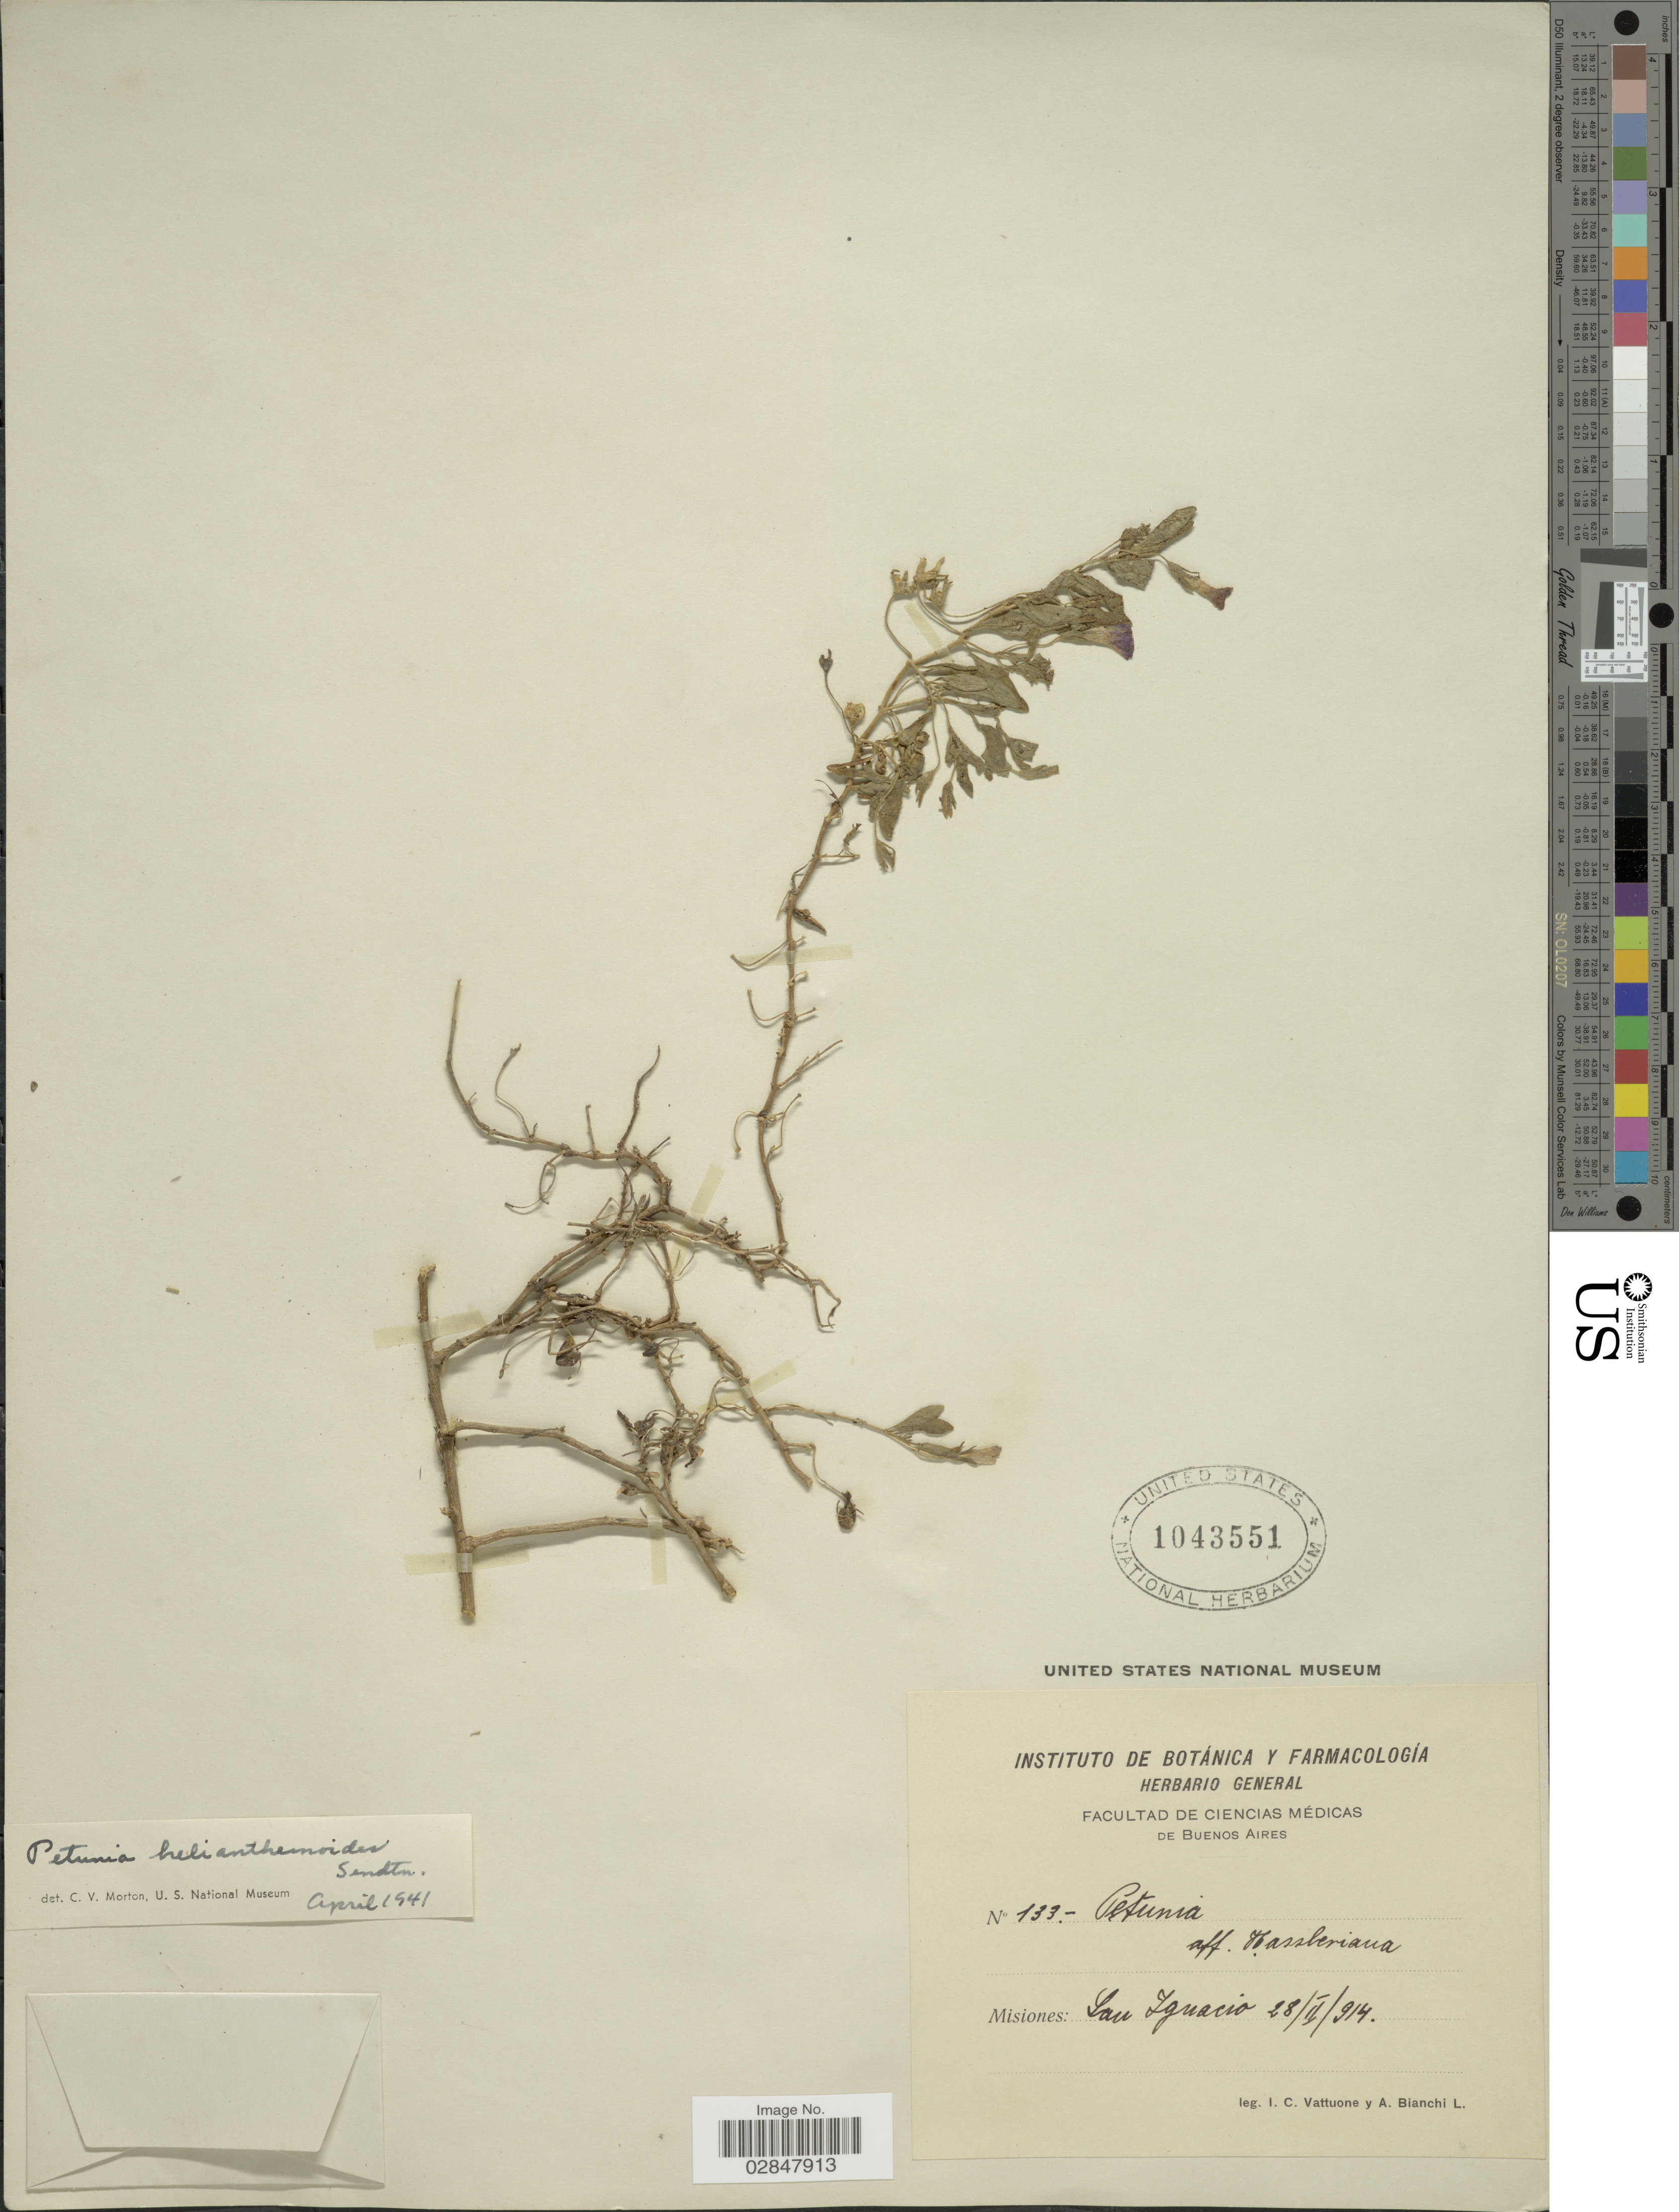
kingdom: Plantae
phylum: Tracheophyta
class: Magnoliopsida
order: Solanales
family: Solanaceae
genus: Petunia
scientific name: Petunia helianthemoides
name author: Sendtn.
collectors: I. Vattuone & A. Bianchi L.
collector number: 133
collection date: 1914-02-28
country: Argentina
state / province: Misiones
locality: San Ignacio.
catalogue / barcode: US 1043551